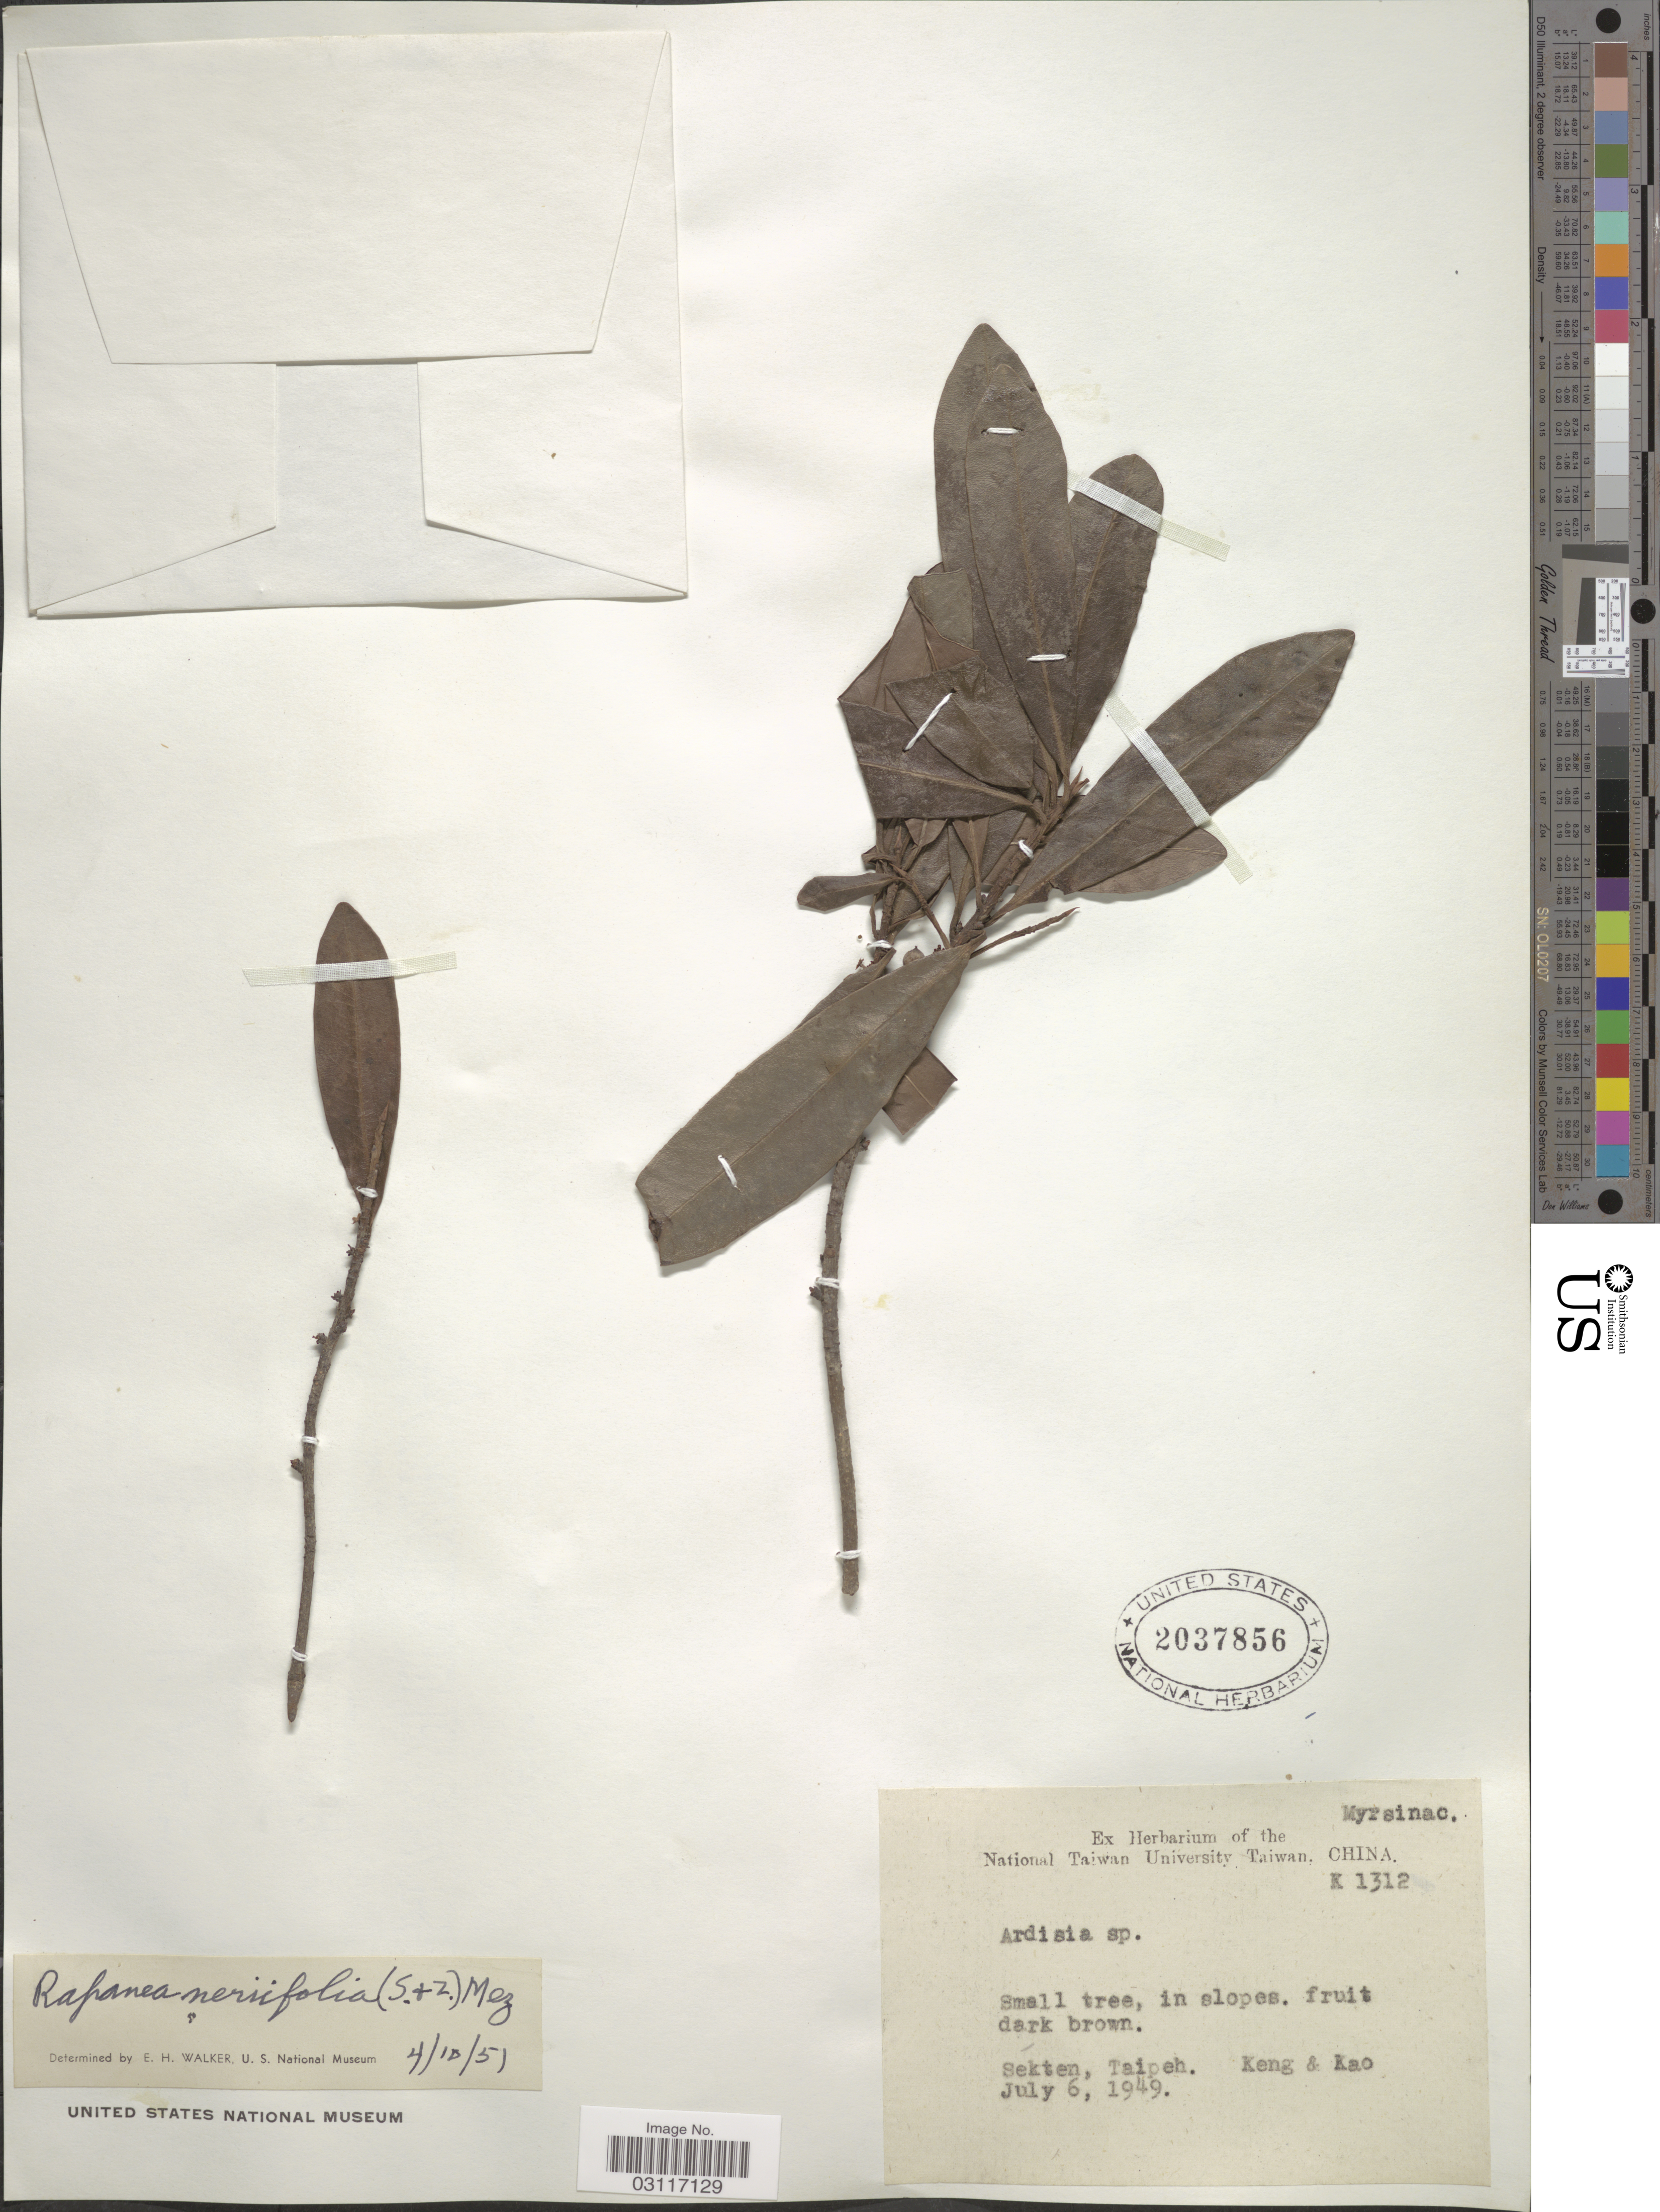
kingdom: Plantae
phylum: Tracheophyta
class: Magnoliopsida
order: Ericales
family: Primulaceae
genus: Myrsine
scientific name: Myrsine seguinii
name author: H. Lév.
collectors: -- Keng & -. Kao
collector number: K1312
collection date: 1949-07-06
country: Taiwan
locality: Sekten, Taipei.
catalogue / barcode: US 2037856